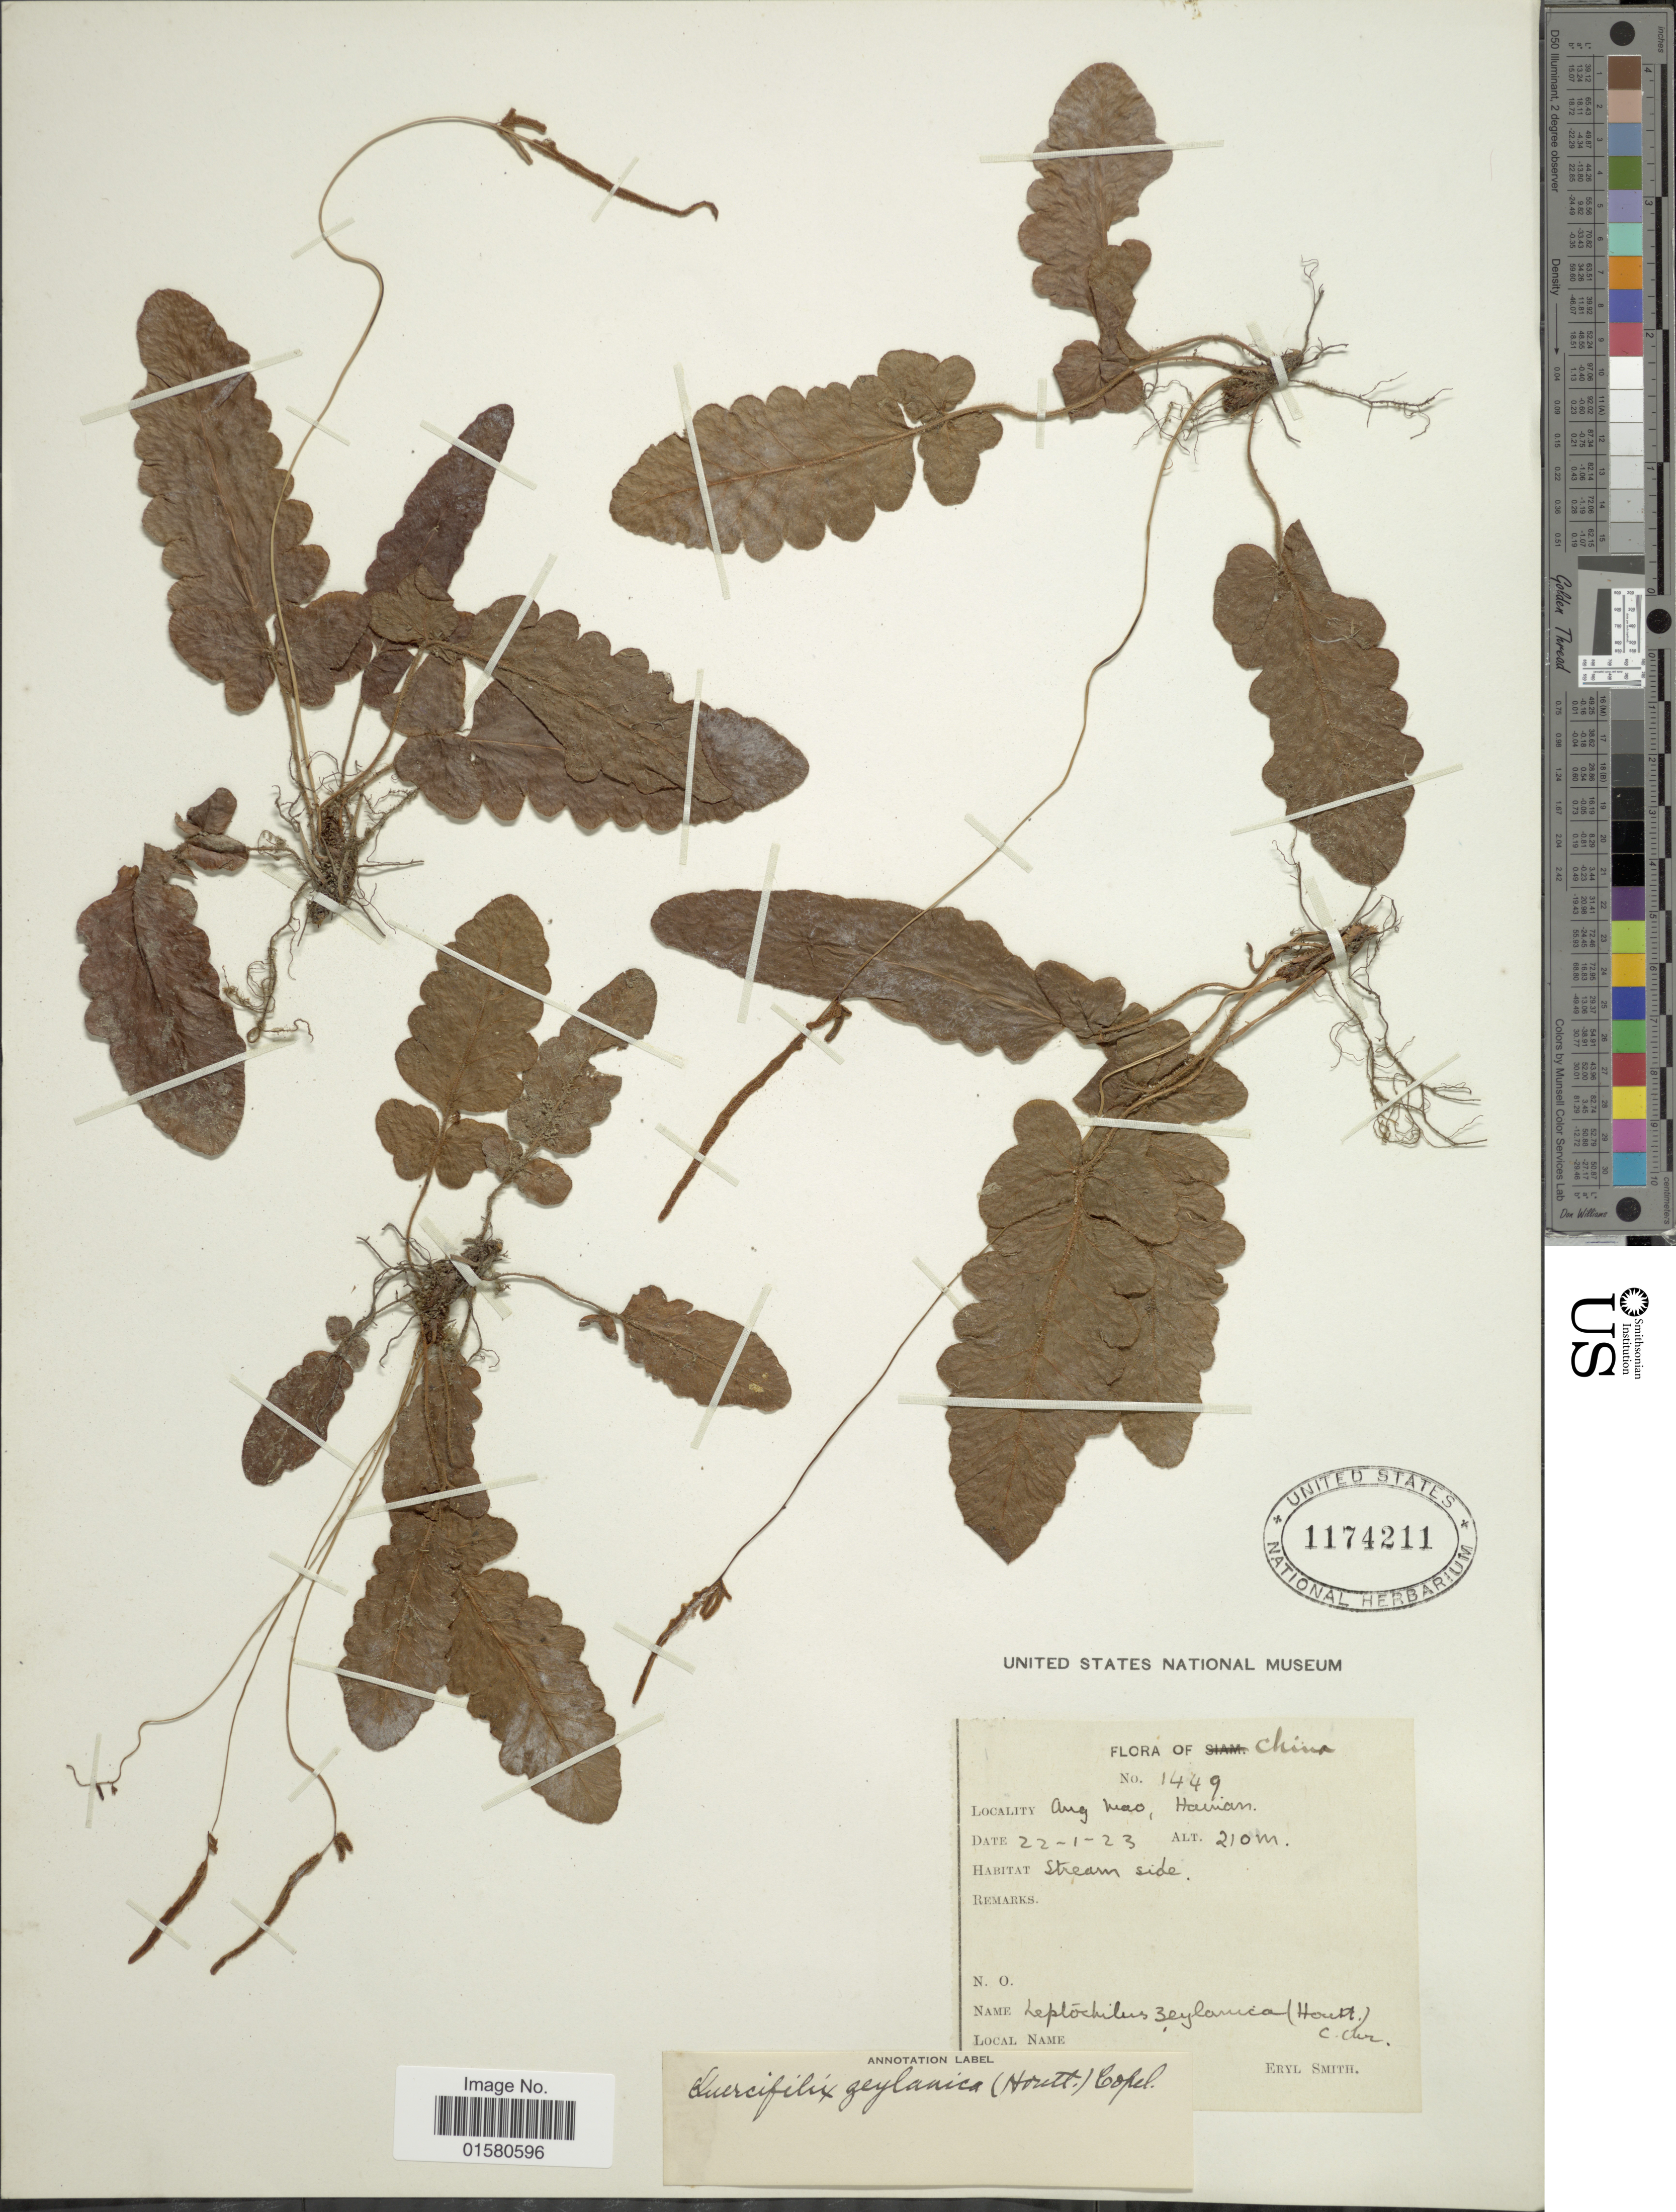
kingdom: Plantae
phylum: Tracheophyta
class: Polypodiopsida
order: Polypodiales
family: Tectariaceae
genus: Tectaria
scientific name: Tectaria zeilanica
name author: (Houtt.) Sledge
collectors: C. E. Smith Jr.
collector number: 1449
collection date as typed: Transcribed d/m/y: 22/1/23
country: China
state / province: Hainan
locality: Ang Mao, Hainan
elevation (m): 210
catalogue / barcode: US 1174211